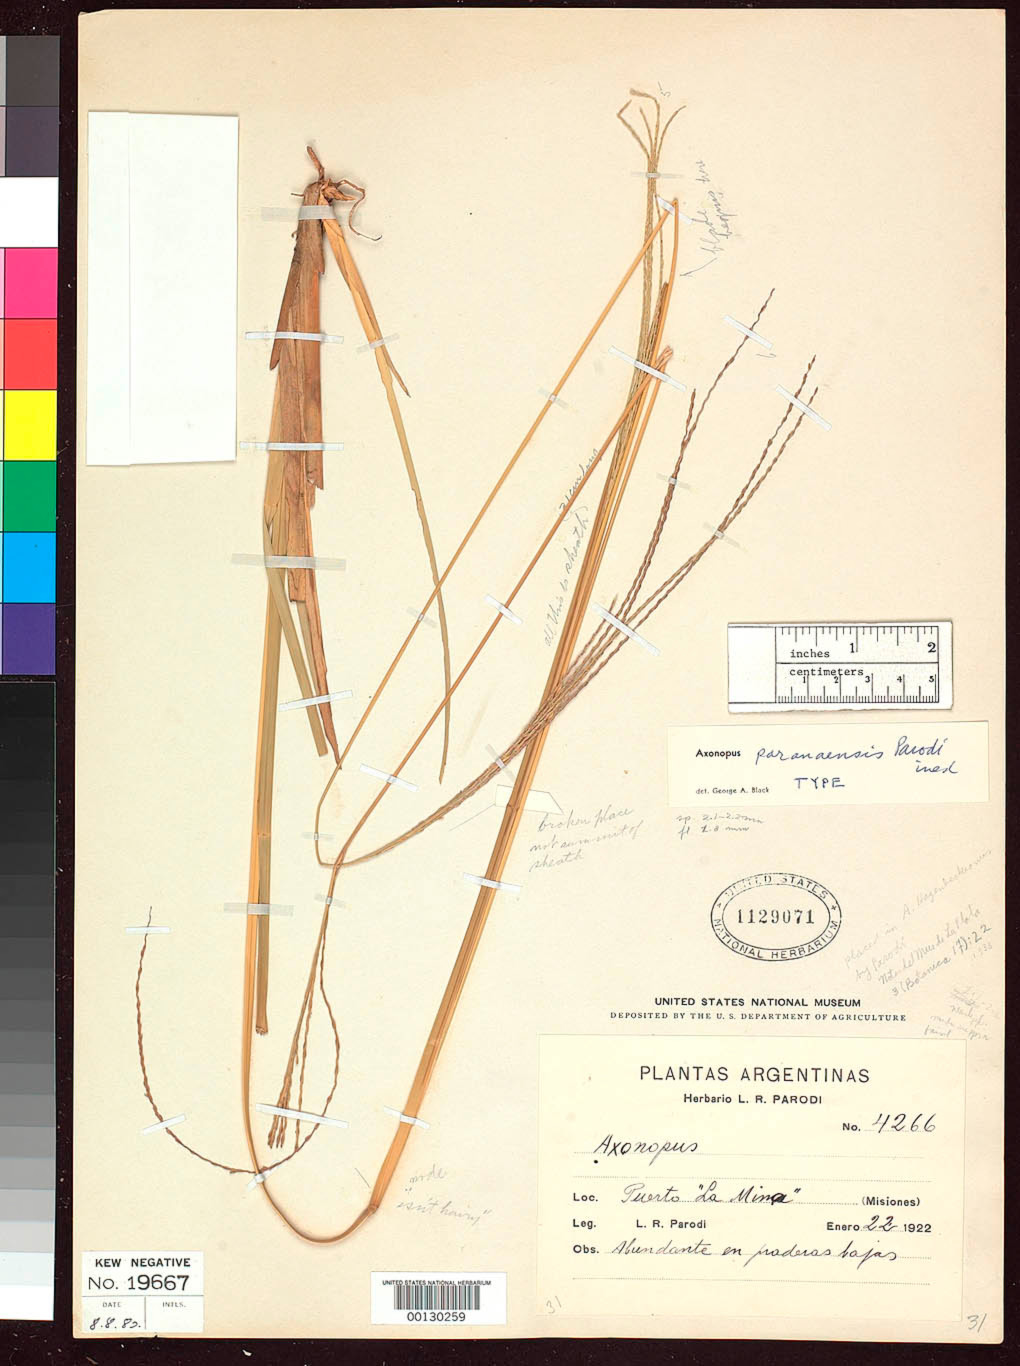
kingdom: Plantae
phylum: Tracheophyta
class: Liliopsida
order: Poales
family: Poaceae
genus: Axonopus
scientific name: Axonopus paranaensis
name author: Parodi ex G.A. Black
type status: Holotype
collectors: L. R. Parodi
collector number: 4266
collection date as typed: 22 Jan 1922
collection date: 1922-01-22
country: Argentina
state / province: Misiones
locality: Puerto "La Mina".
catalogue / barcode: US 1129071